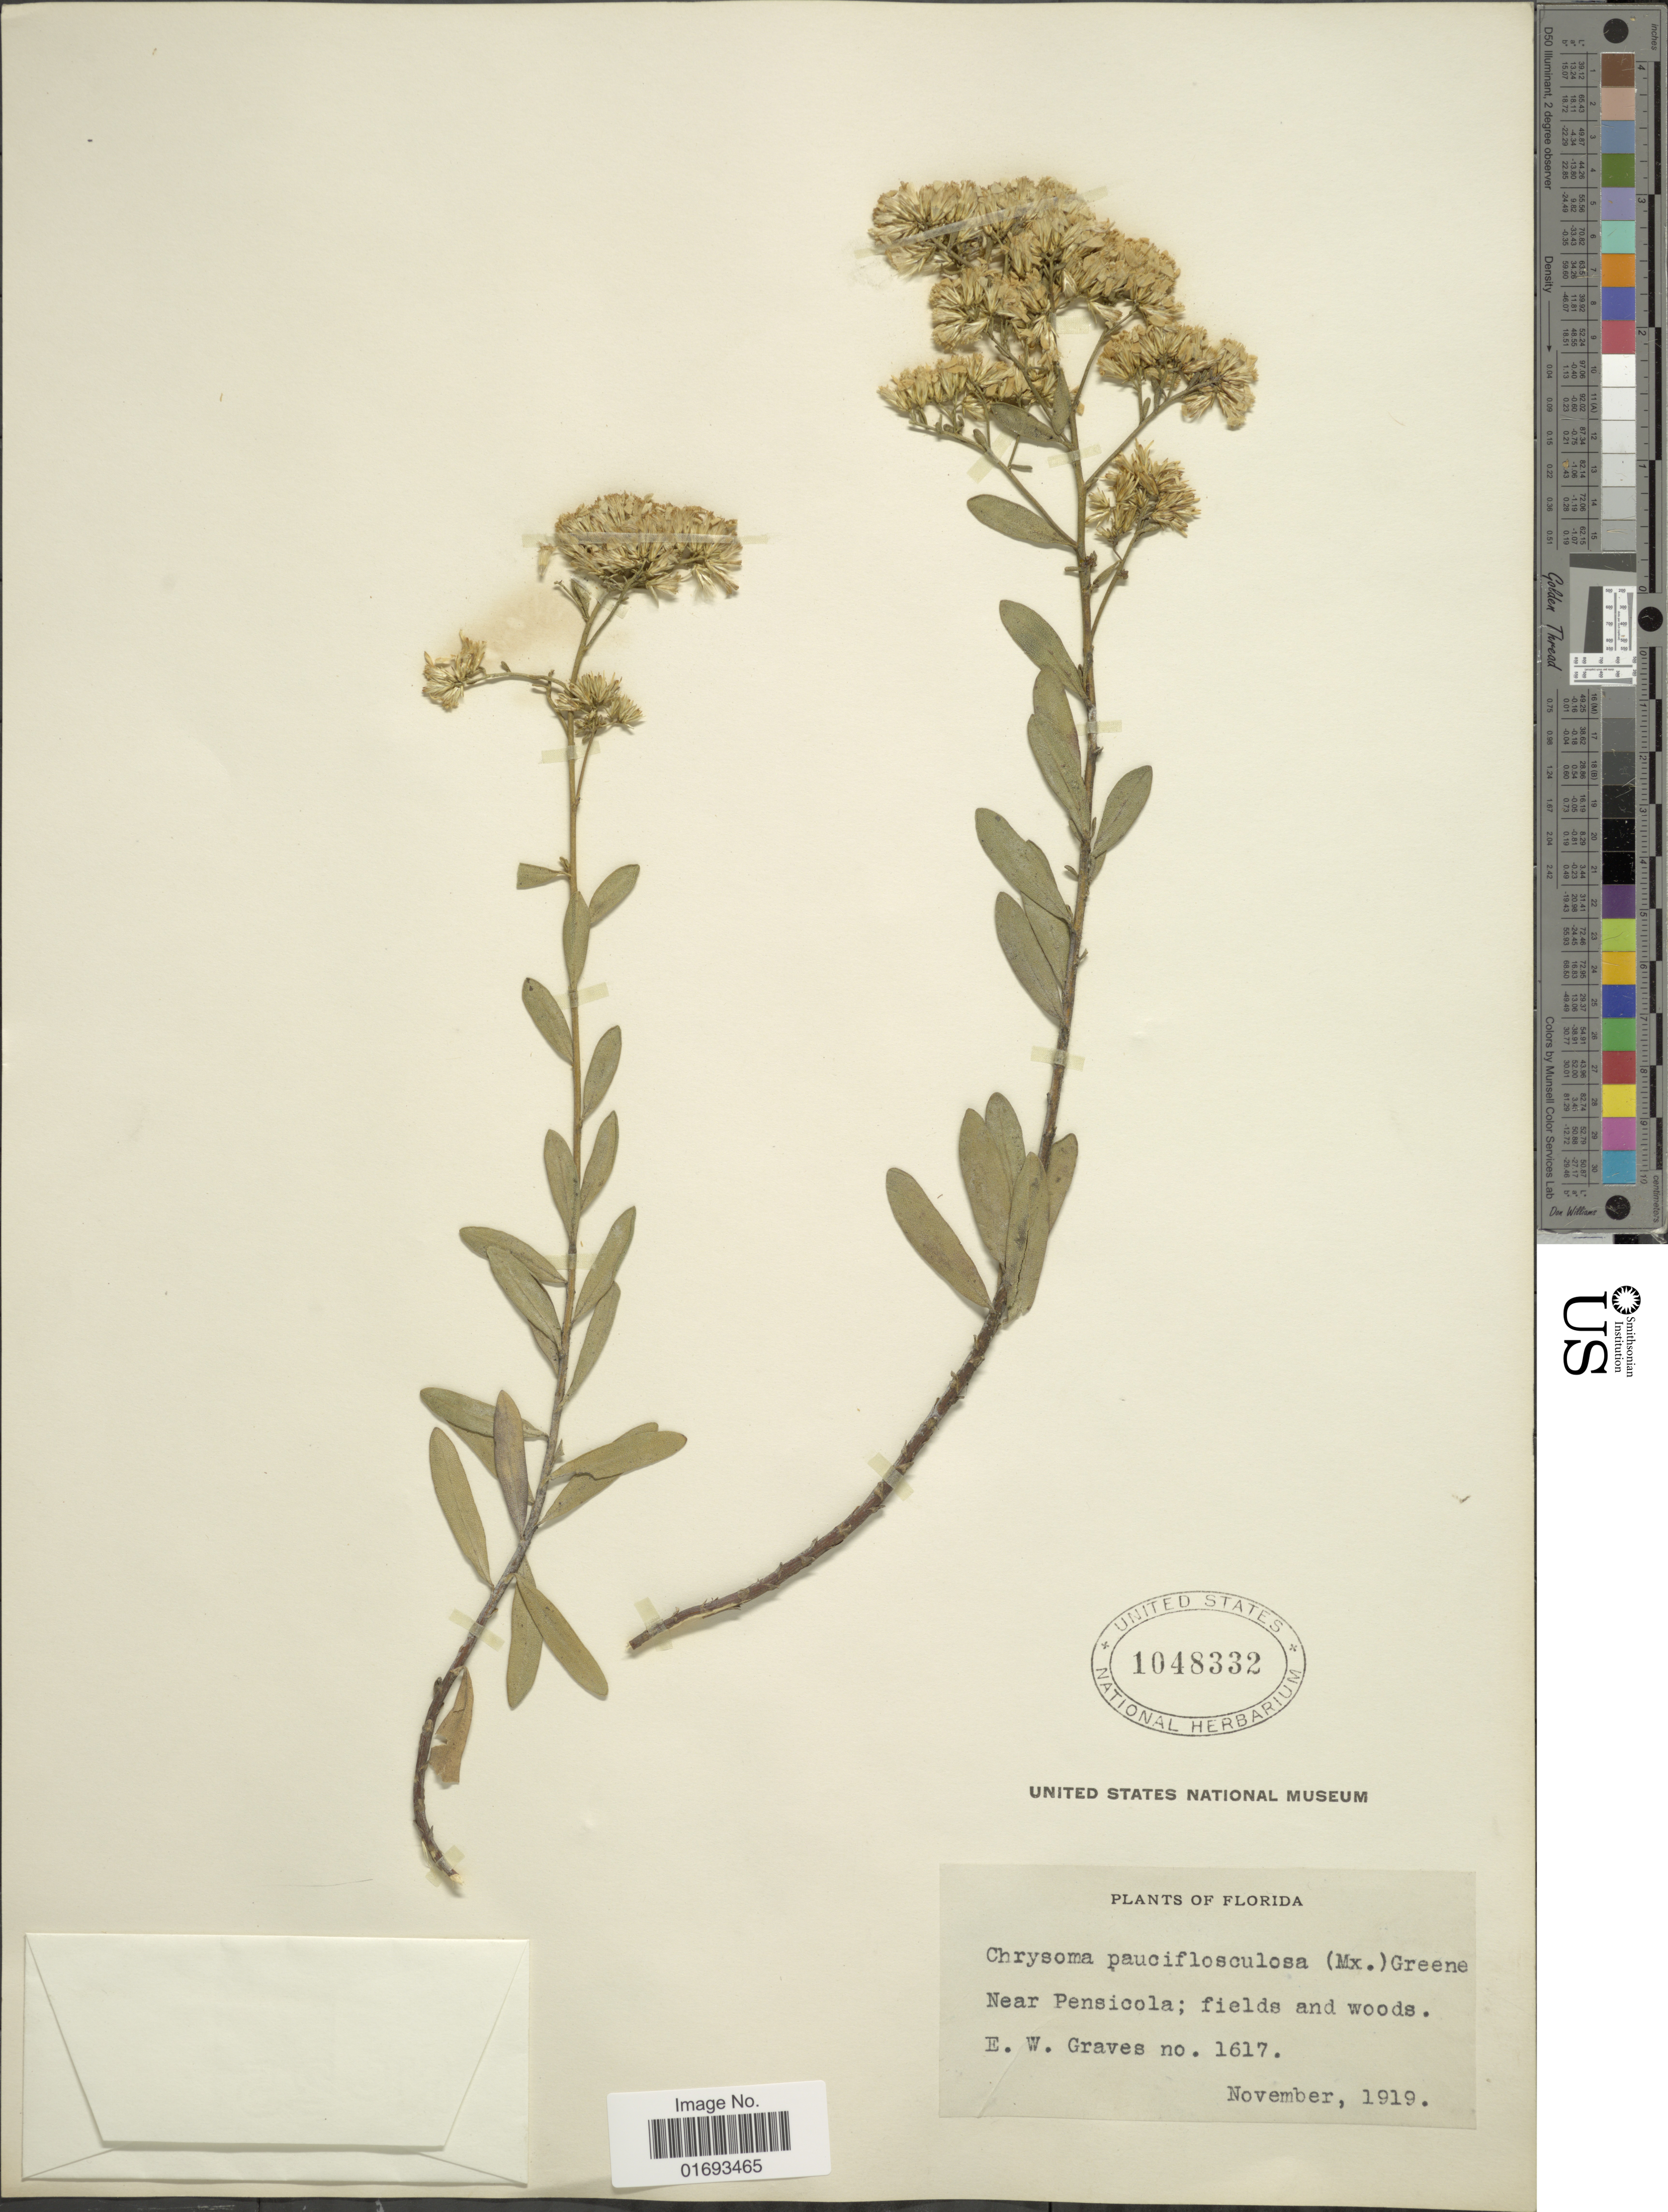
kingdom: Plantae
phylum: Tracheophyta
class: Magnoliopsida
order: Asterales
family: Asteraceae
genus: Chrysoma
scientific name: Chrysoma pauciflosculosa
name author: (Michx.) Greene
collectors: E. Graves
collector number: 1617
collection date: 1919-11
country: United States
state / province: Florida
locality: Near Pensicola; fields and woods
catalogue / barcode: US 1048332